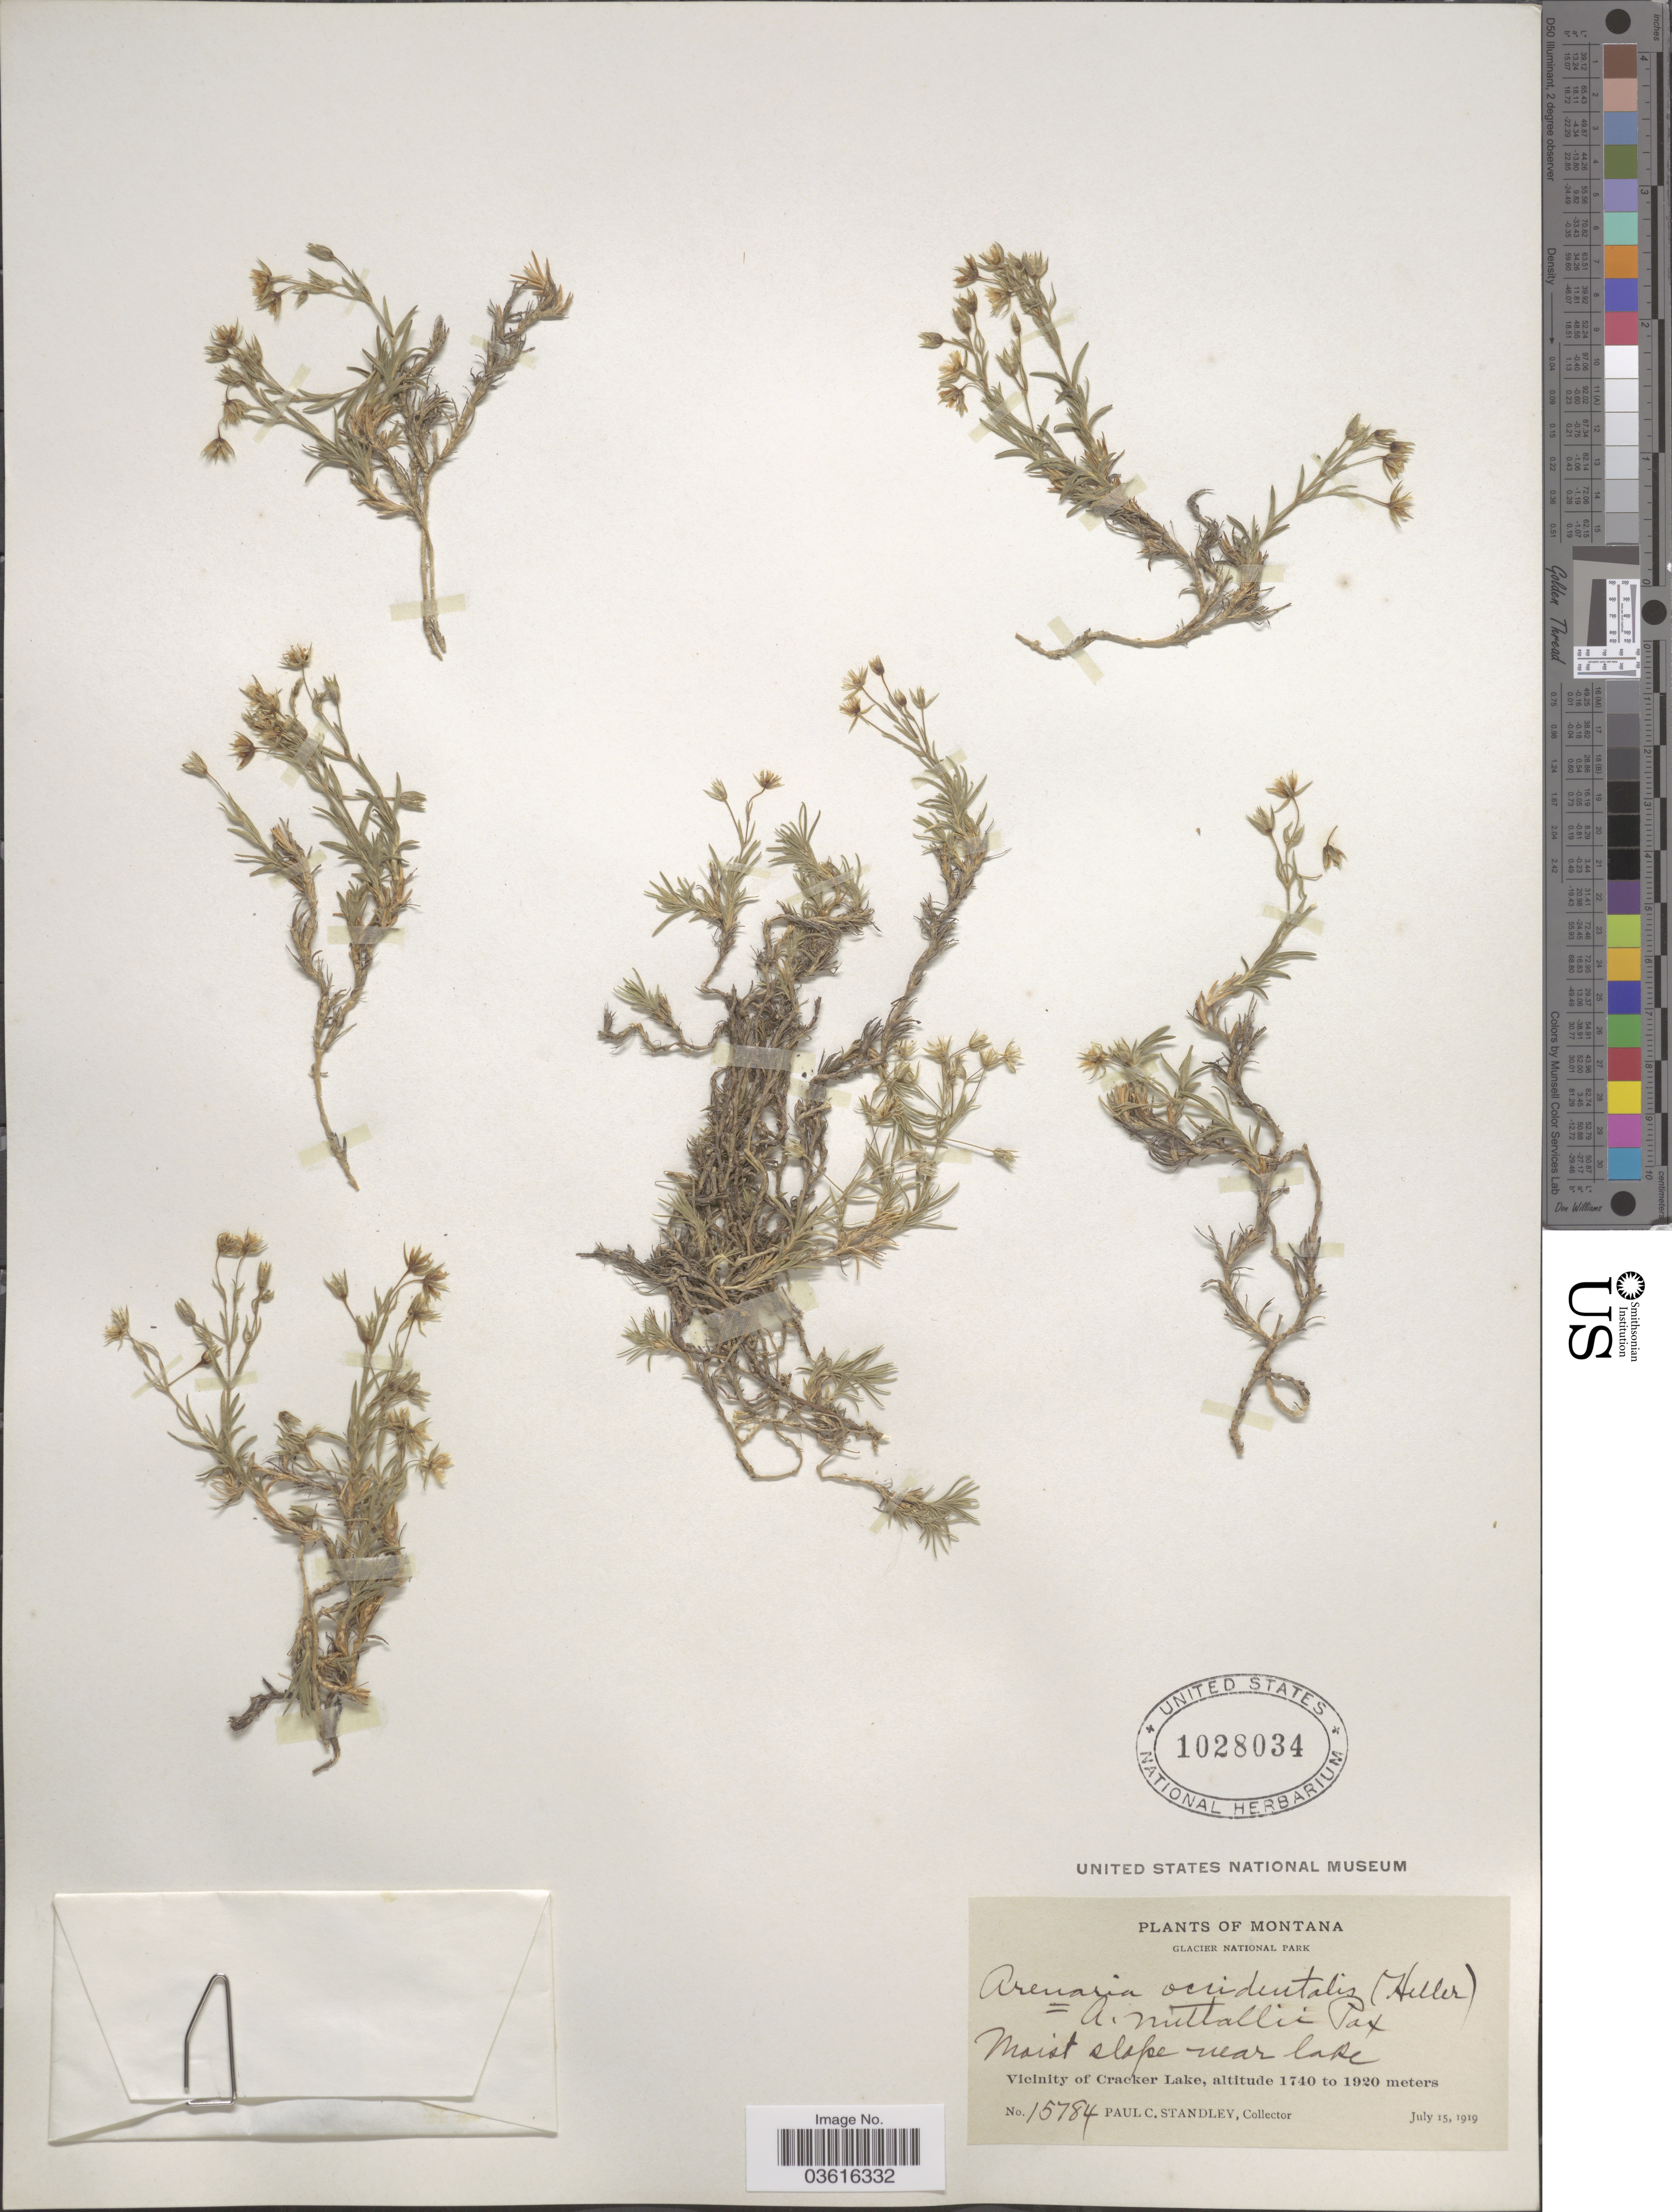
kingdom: Plantae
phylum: Tracheophyta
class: Magnoliopsida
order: Caryophyllales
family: Caryophyllaceae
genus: Minuartia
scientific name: Minuartia nuttallii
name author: (Pax) Briq.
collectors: P. C. Standley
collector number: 15784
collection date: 1919-07-15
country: United States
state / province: Montana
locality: Glacier National Park. Vicinity of Cracker Lake.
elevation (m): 1740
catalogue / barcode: US 1028034